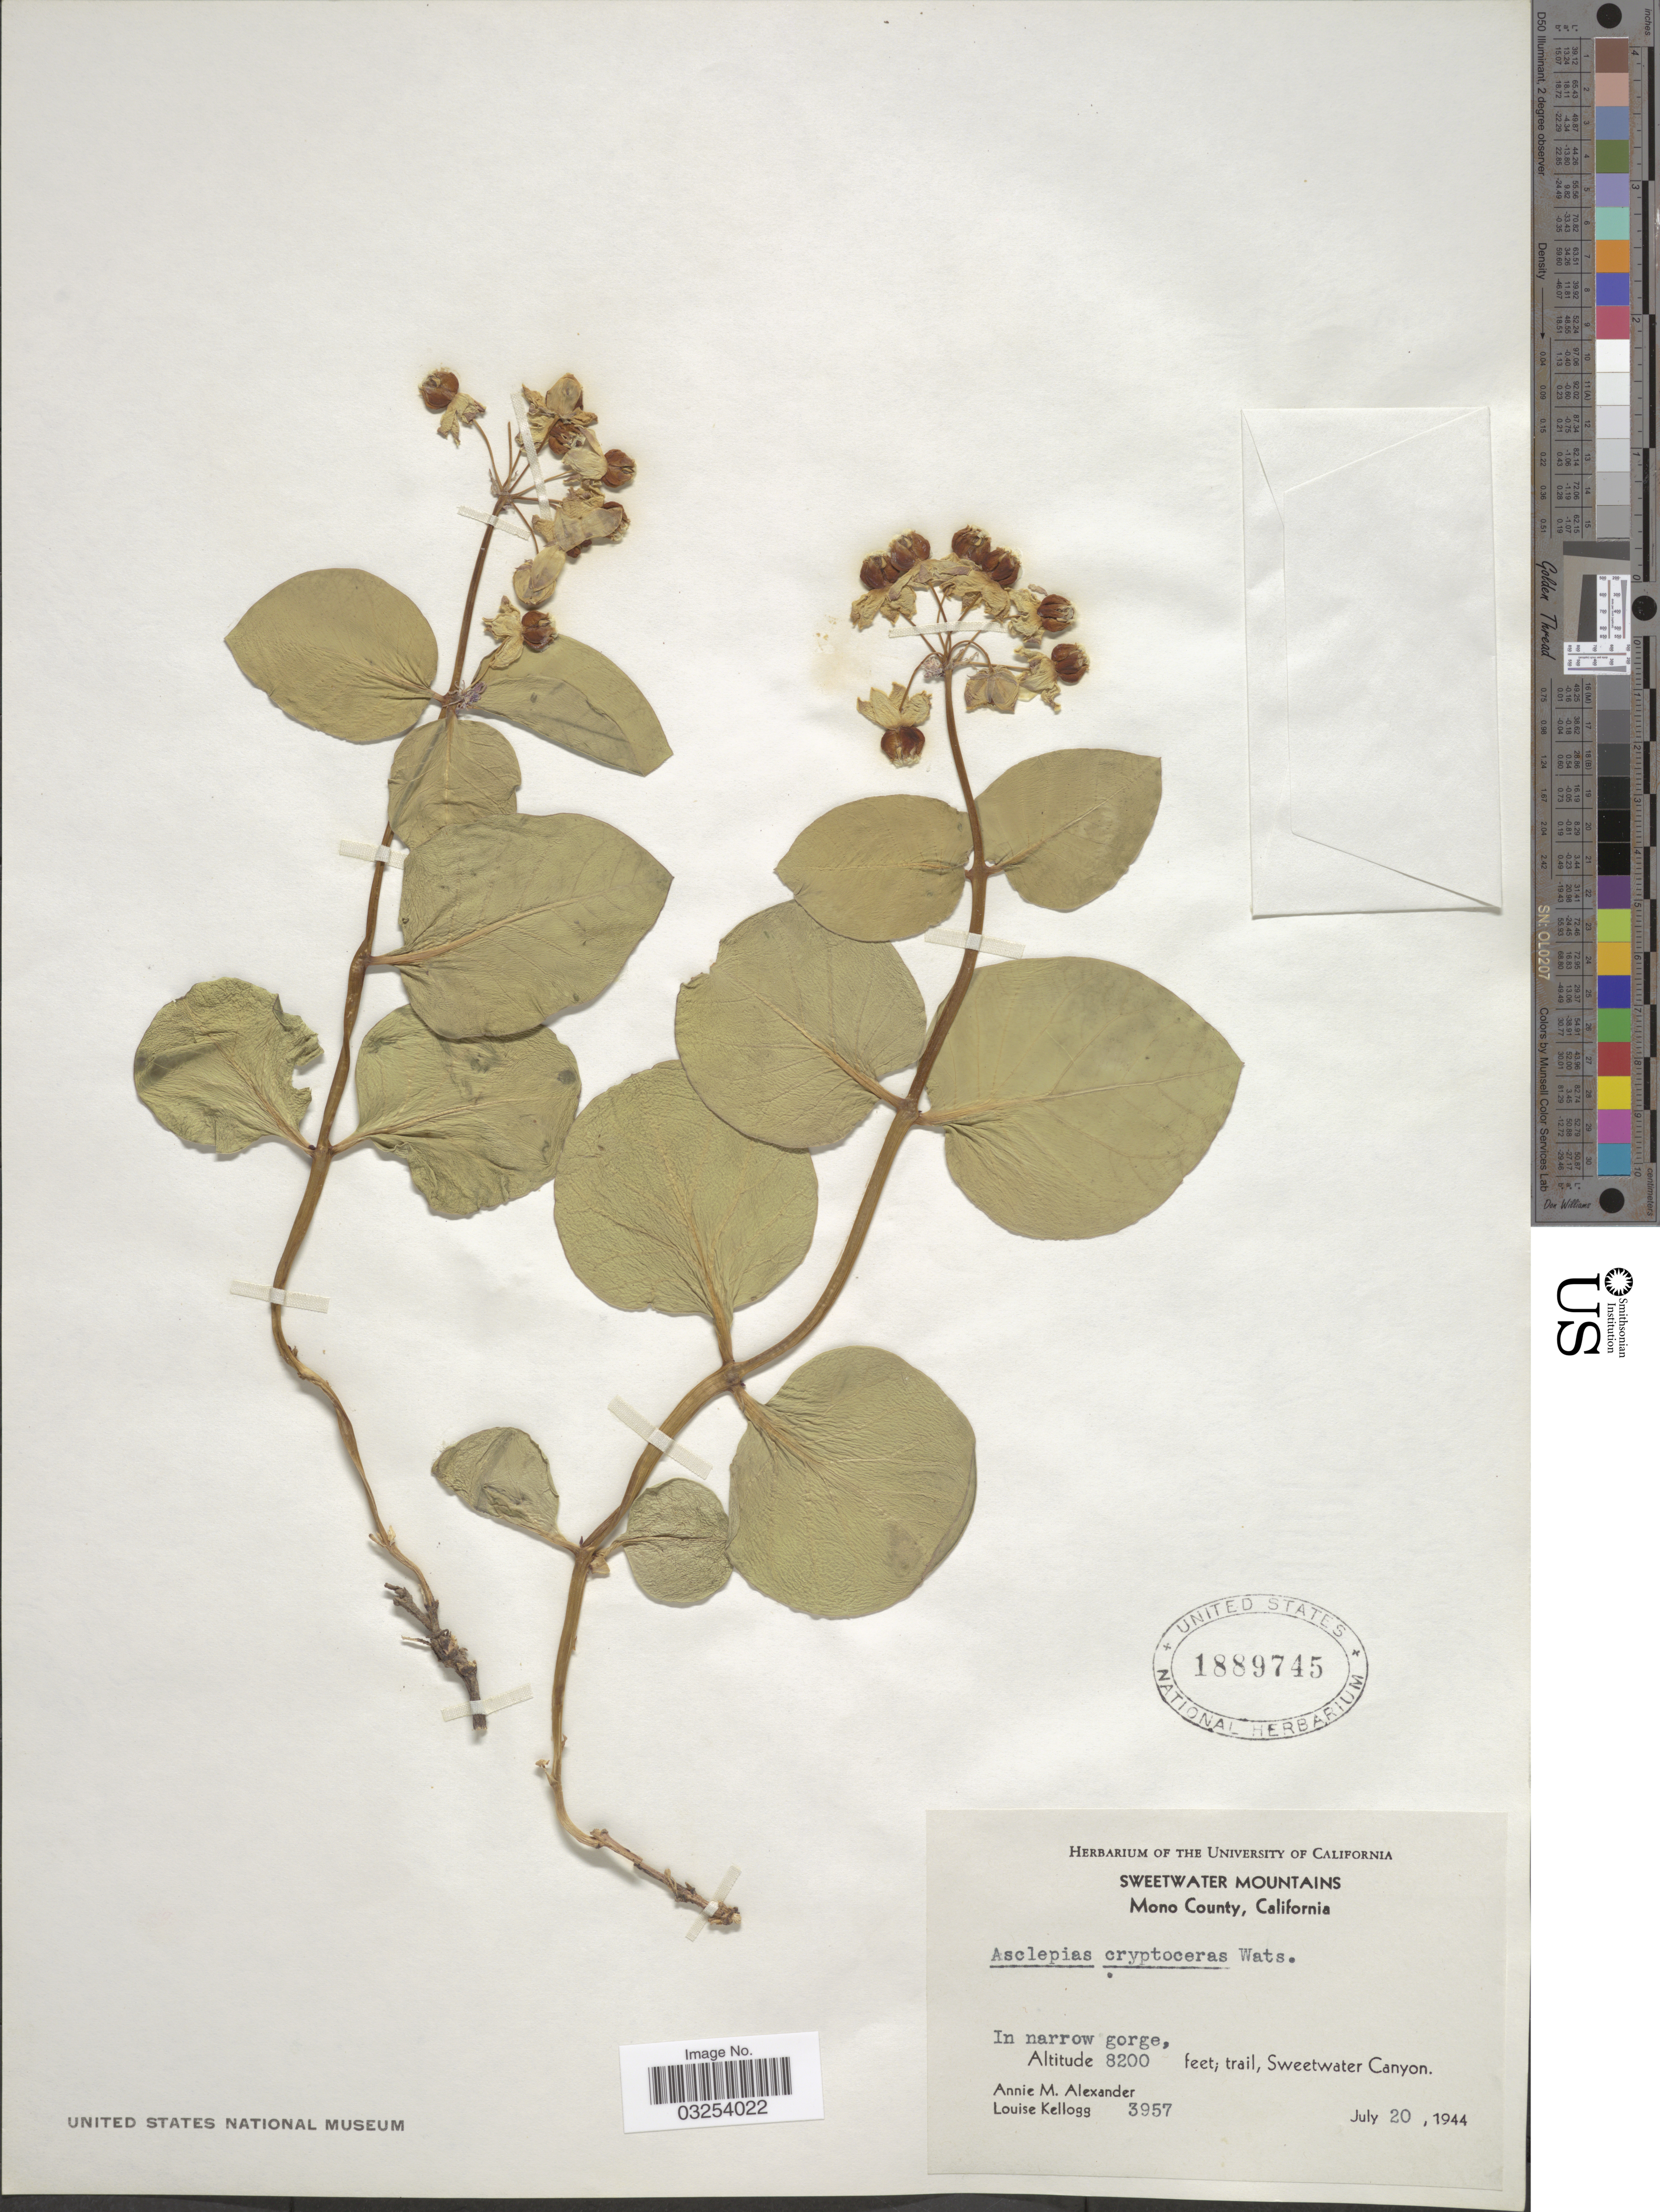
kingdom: Plantae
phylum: Tracheophyta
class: Magnoliopsida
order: Gentianales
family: Apocynaceae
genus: Asclepias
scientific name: Asclepias cryptoceras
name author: S. Watson in C. King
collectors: A. M. Alexander & L. Kellogg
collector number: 3957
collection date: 1944-07-20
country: United States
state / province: California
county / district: Mono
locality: Sweetwater Mountains, Mono County. Trail, Sweetwater Canyon.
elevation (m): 2499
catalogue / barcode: US 1889745